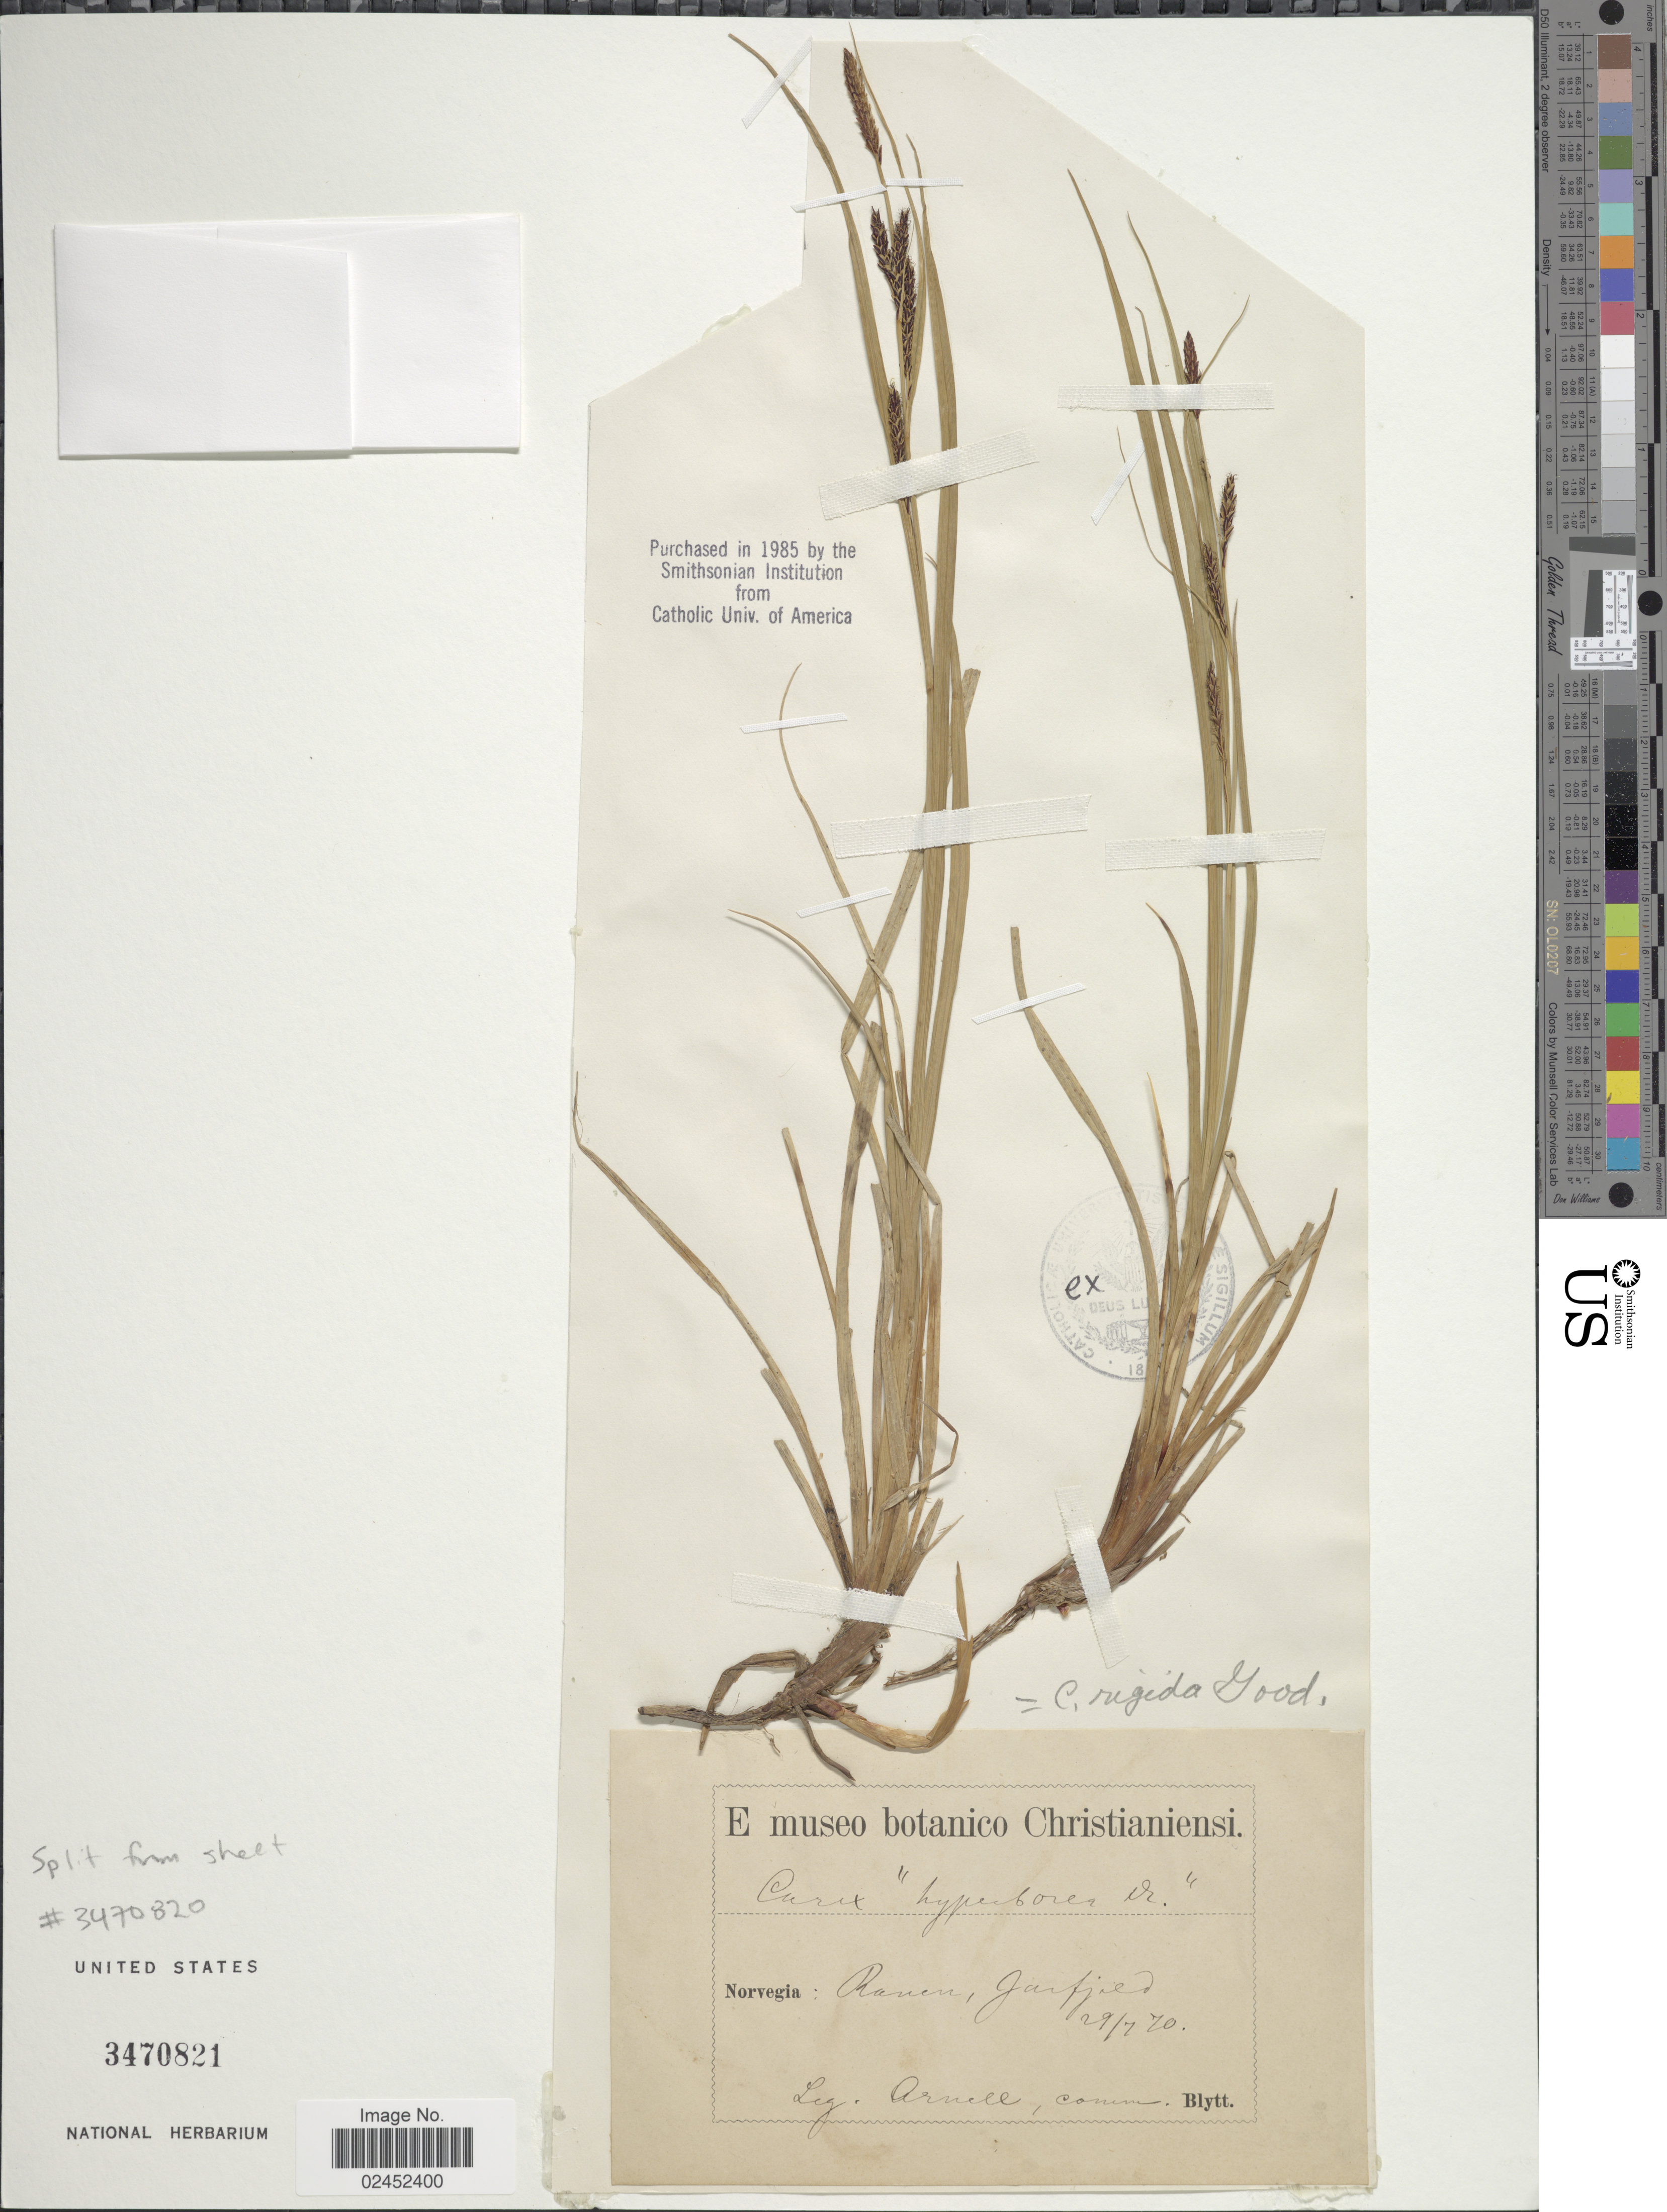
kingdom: Plantae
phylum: Tracheophyta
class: Liliopsida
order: Poales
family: Cyperaceae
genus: Carex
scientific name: Carex bigelowii subsp. bigelowii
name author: Torr. ex Schwein.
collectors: Arnell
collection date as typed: Transcribed d/m/y: 29/7/70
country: Norway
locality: Norvegia: Ranen, Jarfjeld.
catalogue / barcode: US 3470821